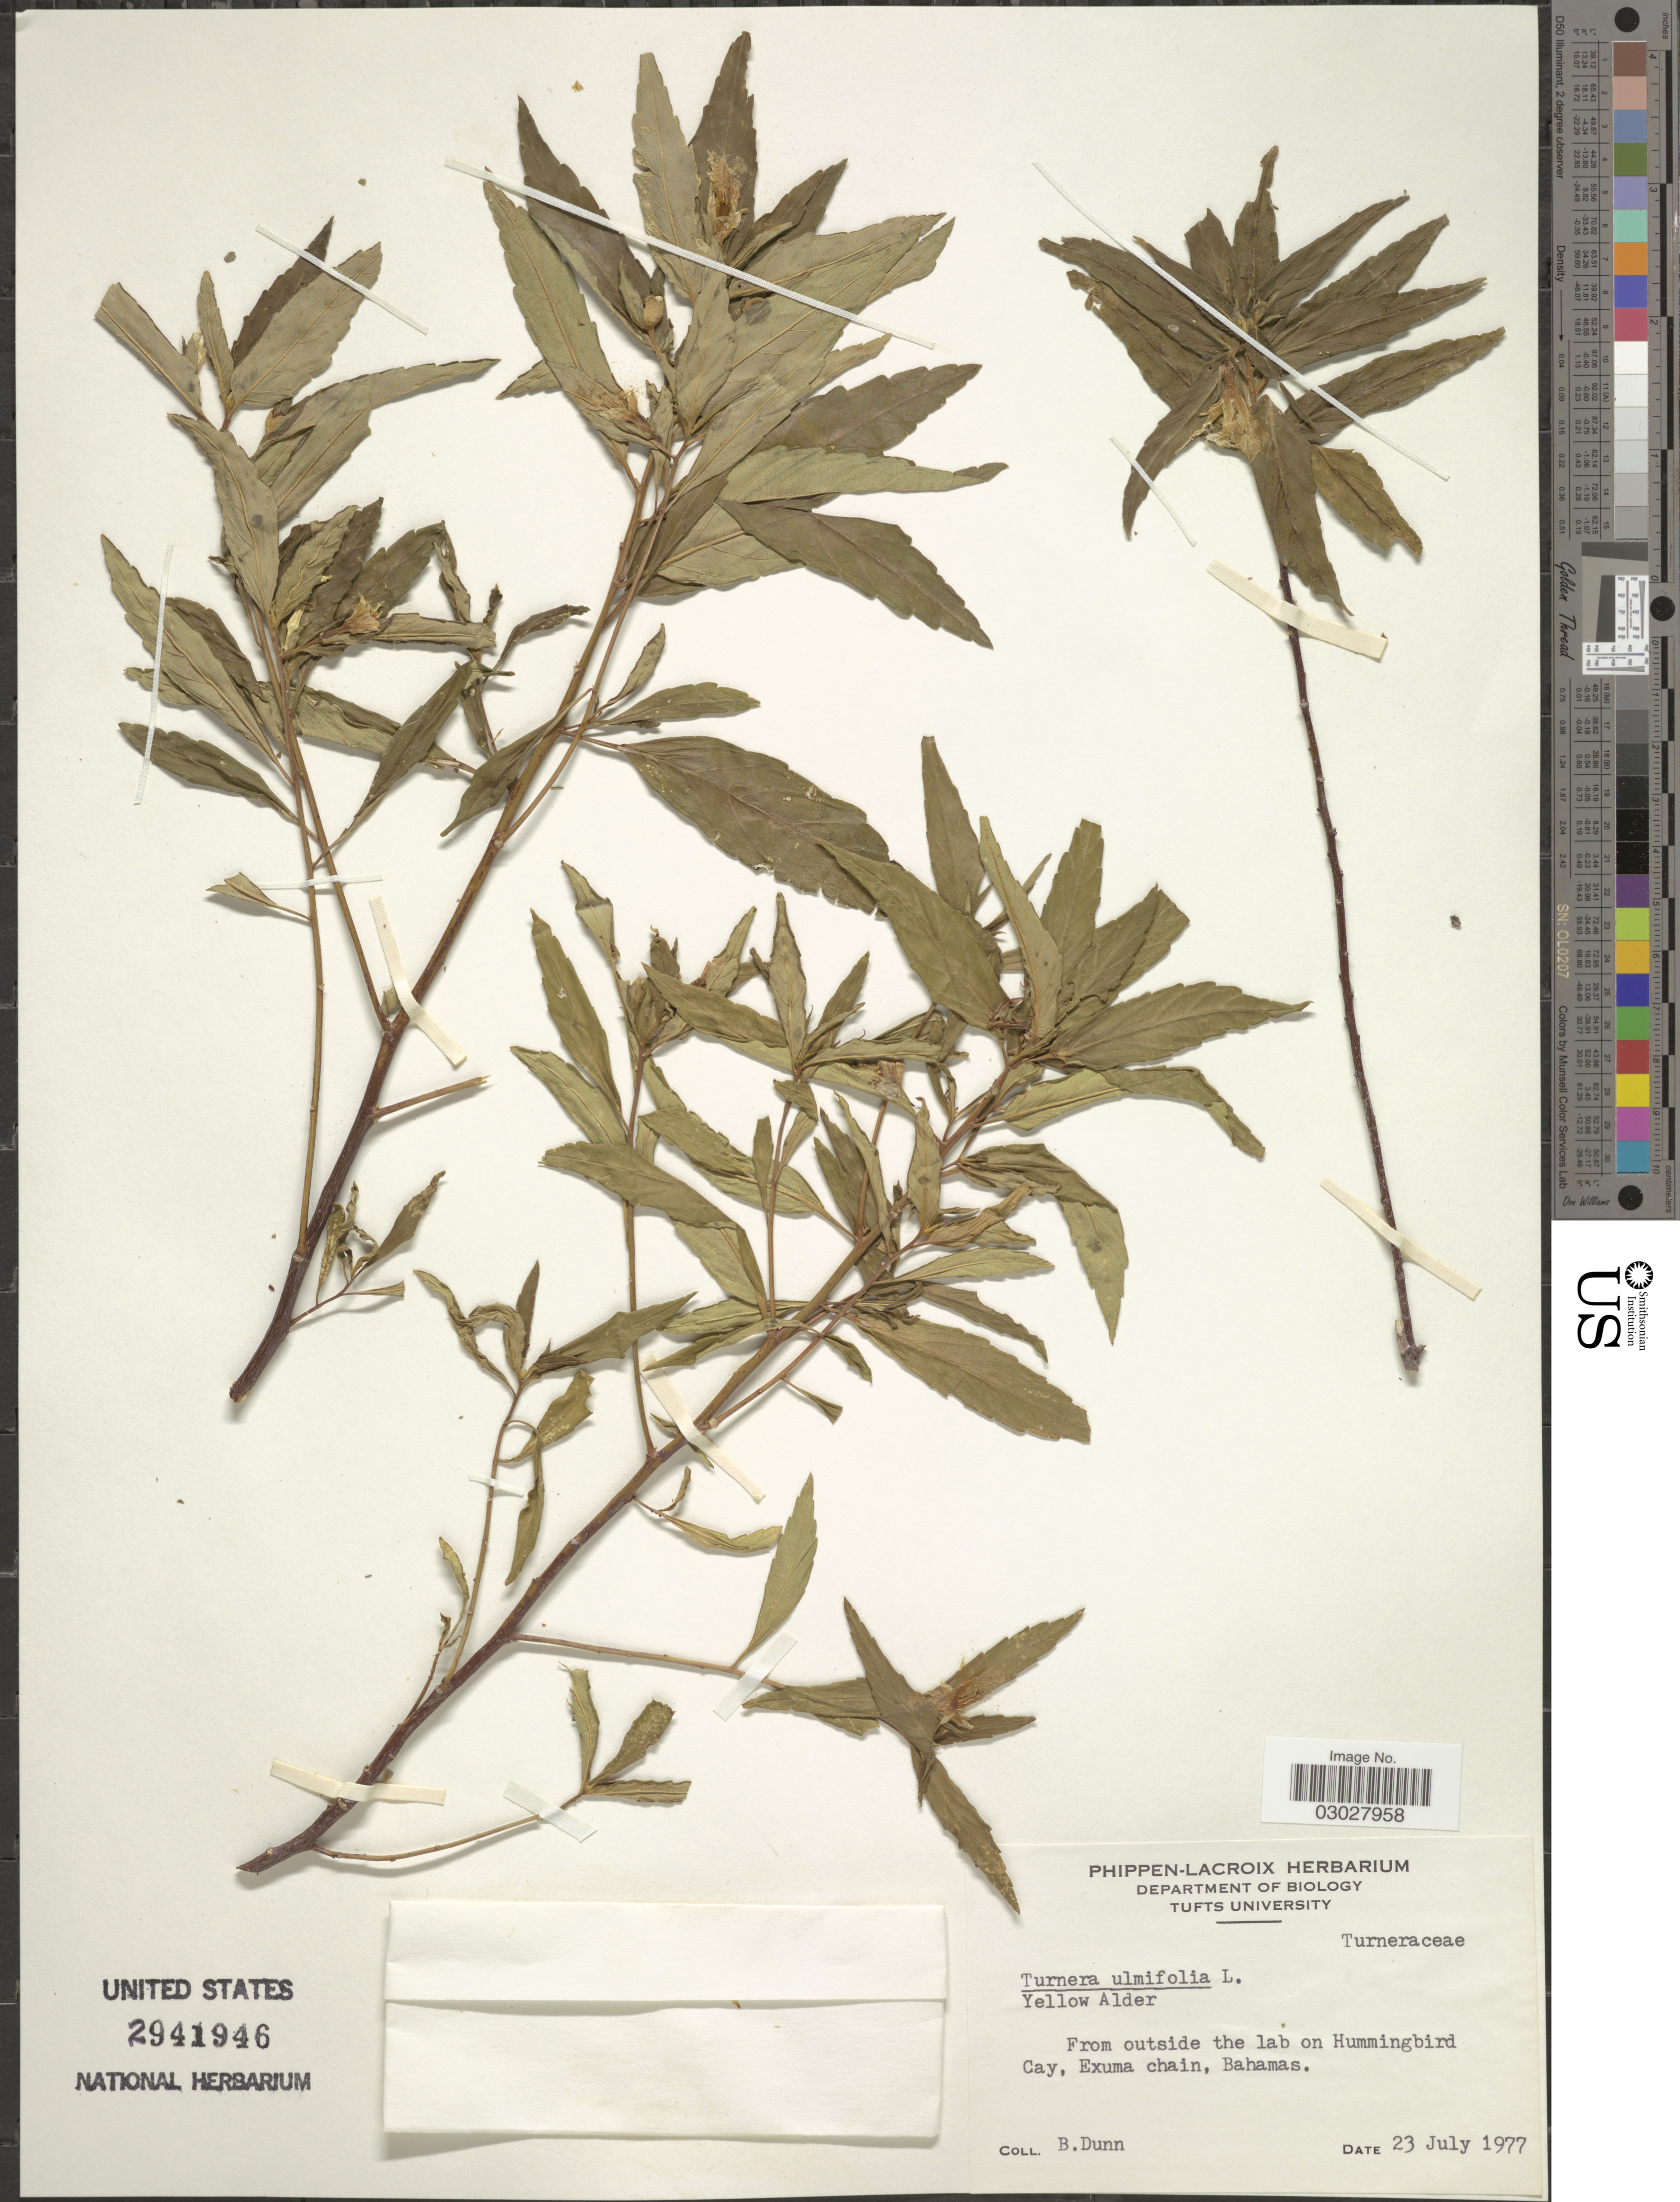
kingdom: Plantae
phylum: Tracheophyta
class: Magnoliopsida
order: Malpighiales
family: Turneraceae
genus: Turnera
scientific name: Turnera ulmifolia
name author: L.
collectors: B. Dunn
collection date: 1977-07-23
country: Bahamas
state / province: Exuma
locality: From outside the lab on Hummingbird Cay, Exuma chain, Bahamas.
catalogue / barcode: US 2941946